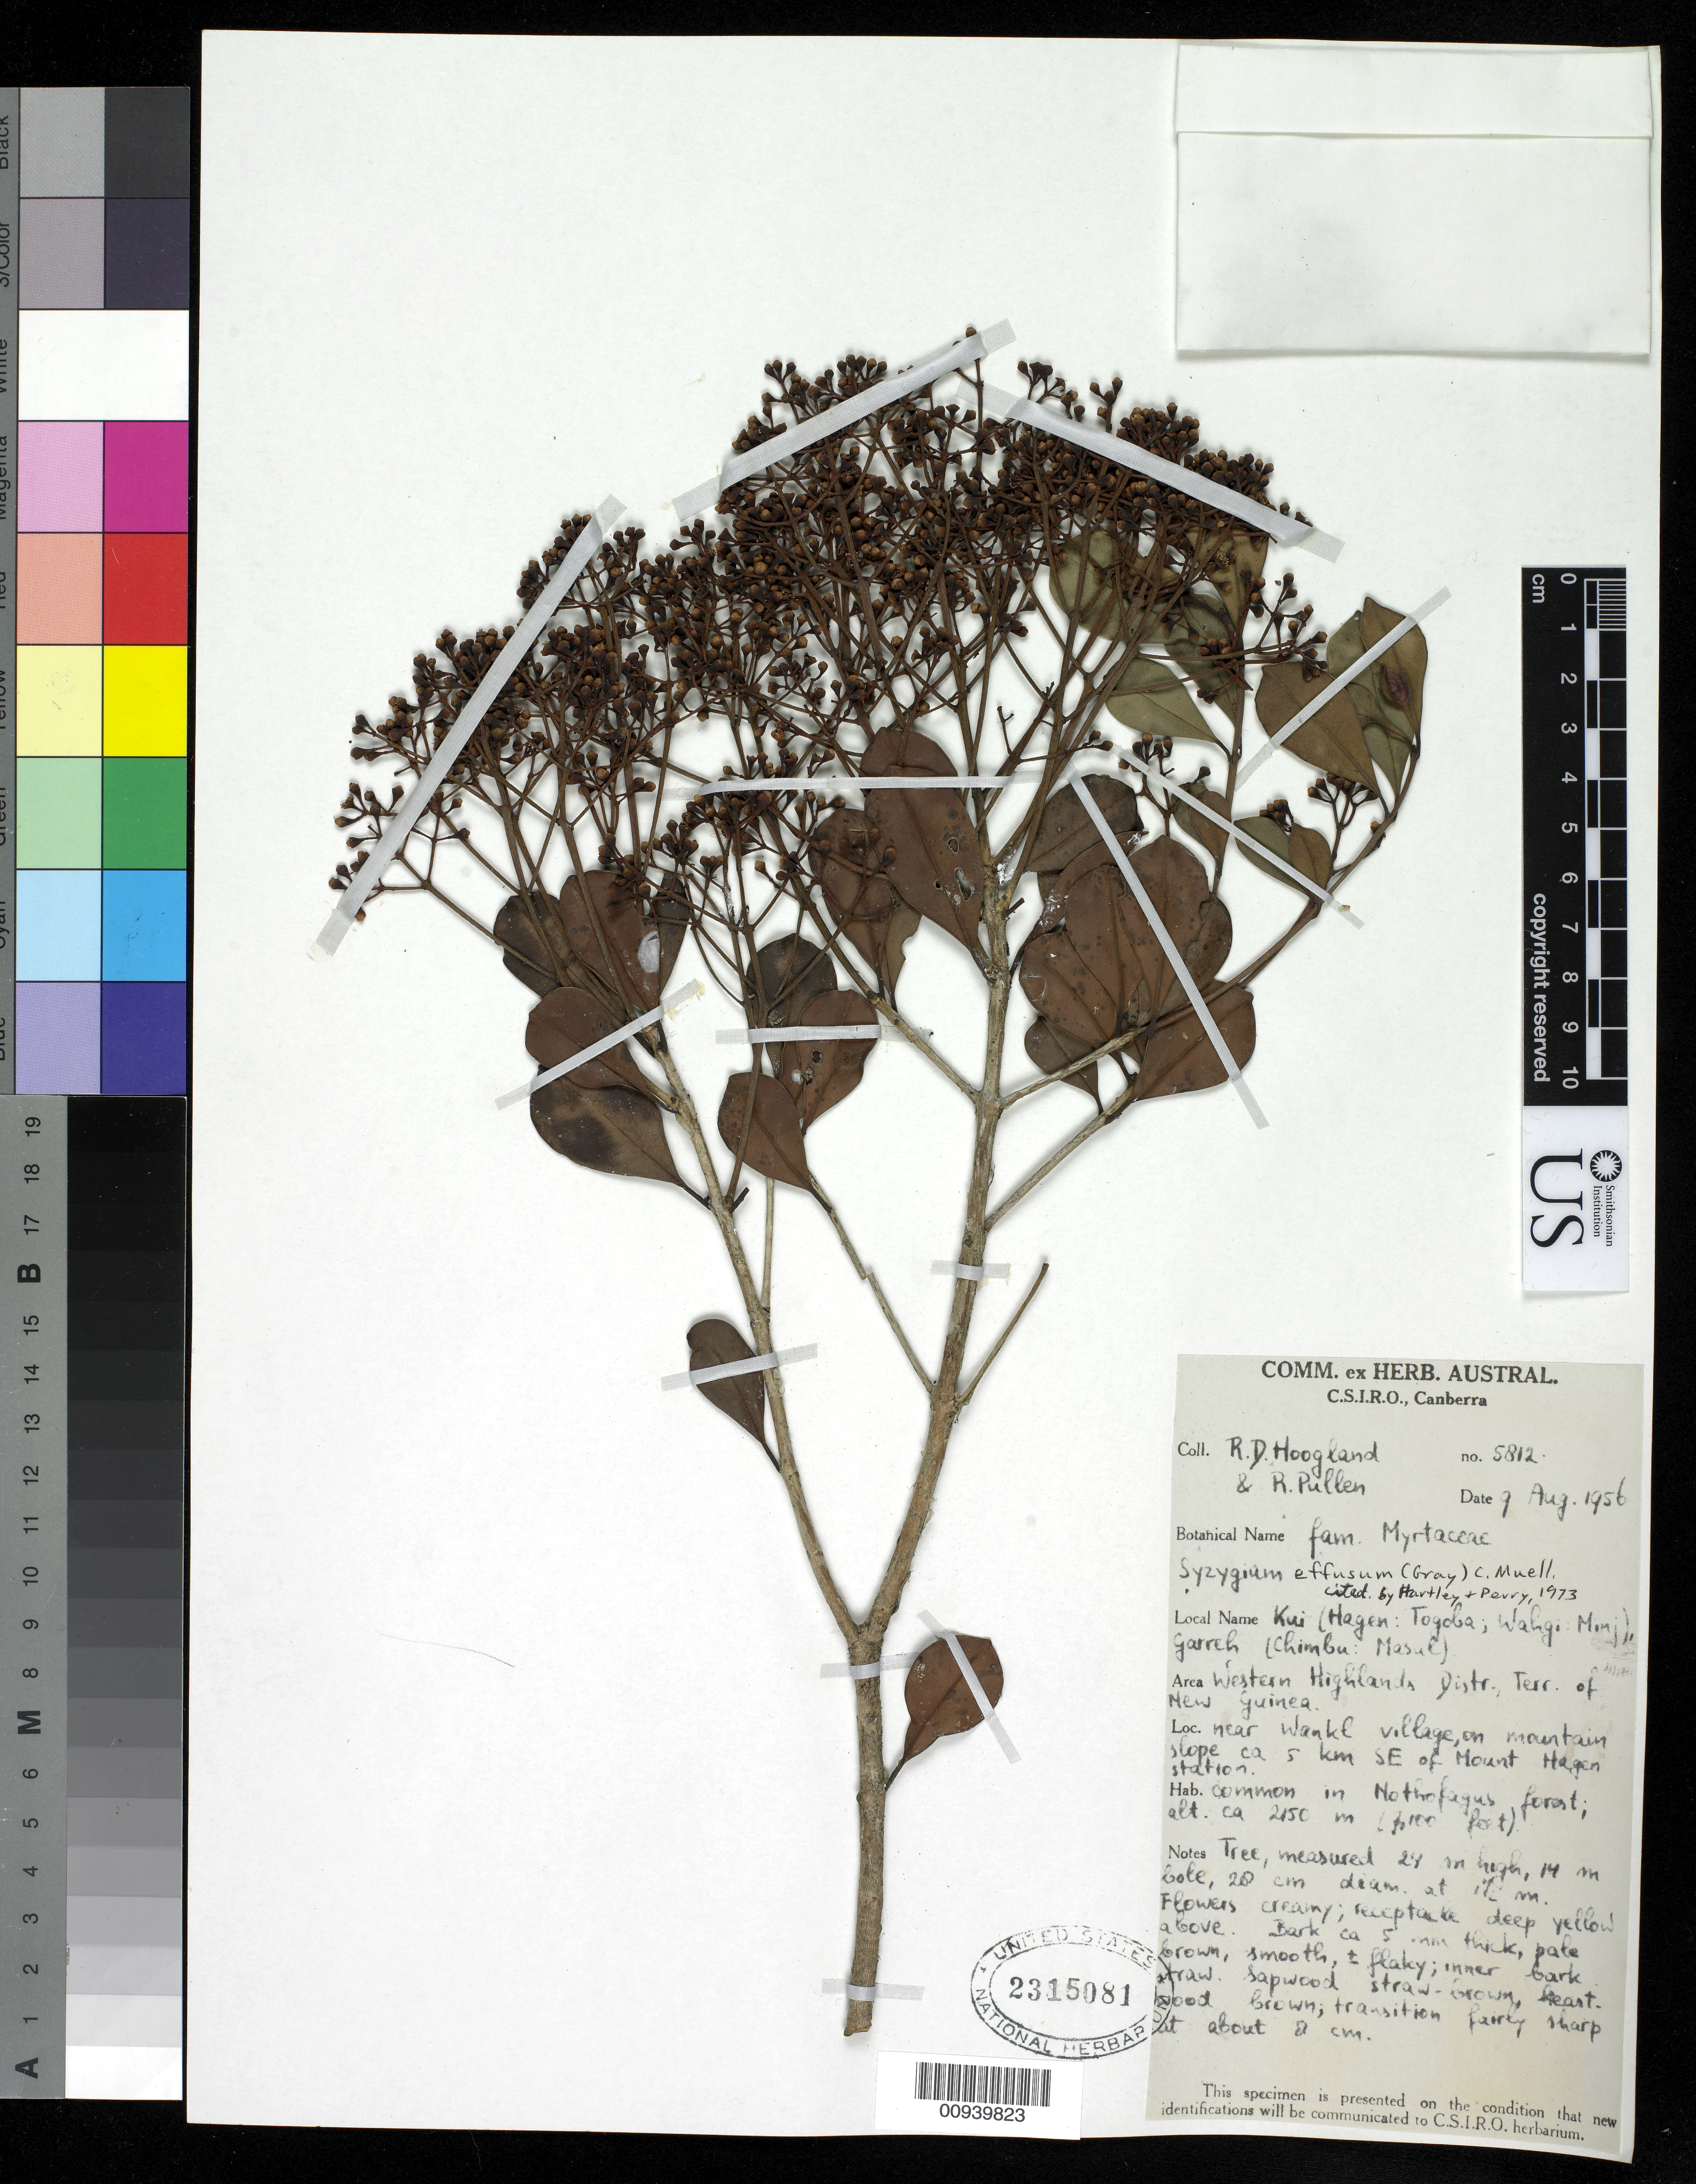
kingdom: Plantae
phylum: Tracheophyta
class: Magnoliopsida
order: Myrtales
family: Myrtaceae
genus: Syzygium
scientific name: Syzygium effusum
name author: (A. Gray) K. Müller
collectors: R. D. Hoogland & R. Pullen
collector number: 5812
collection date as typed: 09 Aug 1956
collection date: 1956-08-09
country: Papua New Guinea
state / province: Western Highlands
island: New Guinea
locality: Western Highlands; near Wankl village on mountain slope ca. 5 km SE of Mount Hagen station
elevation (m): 2150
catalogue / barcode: US 2315081